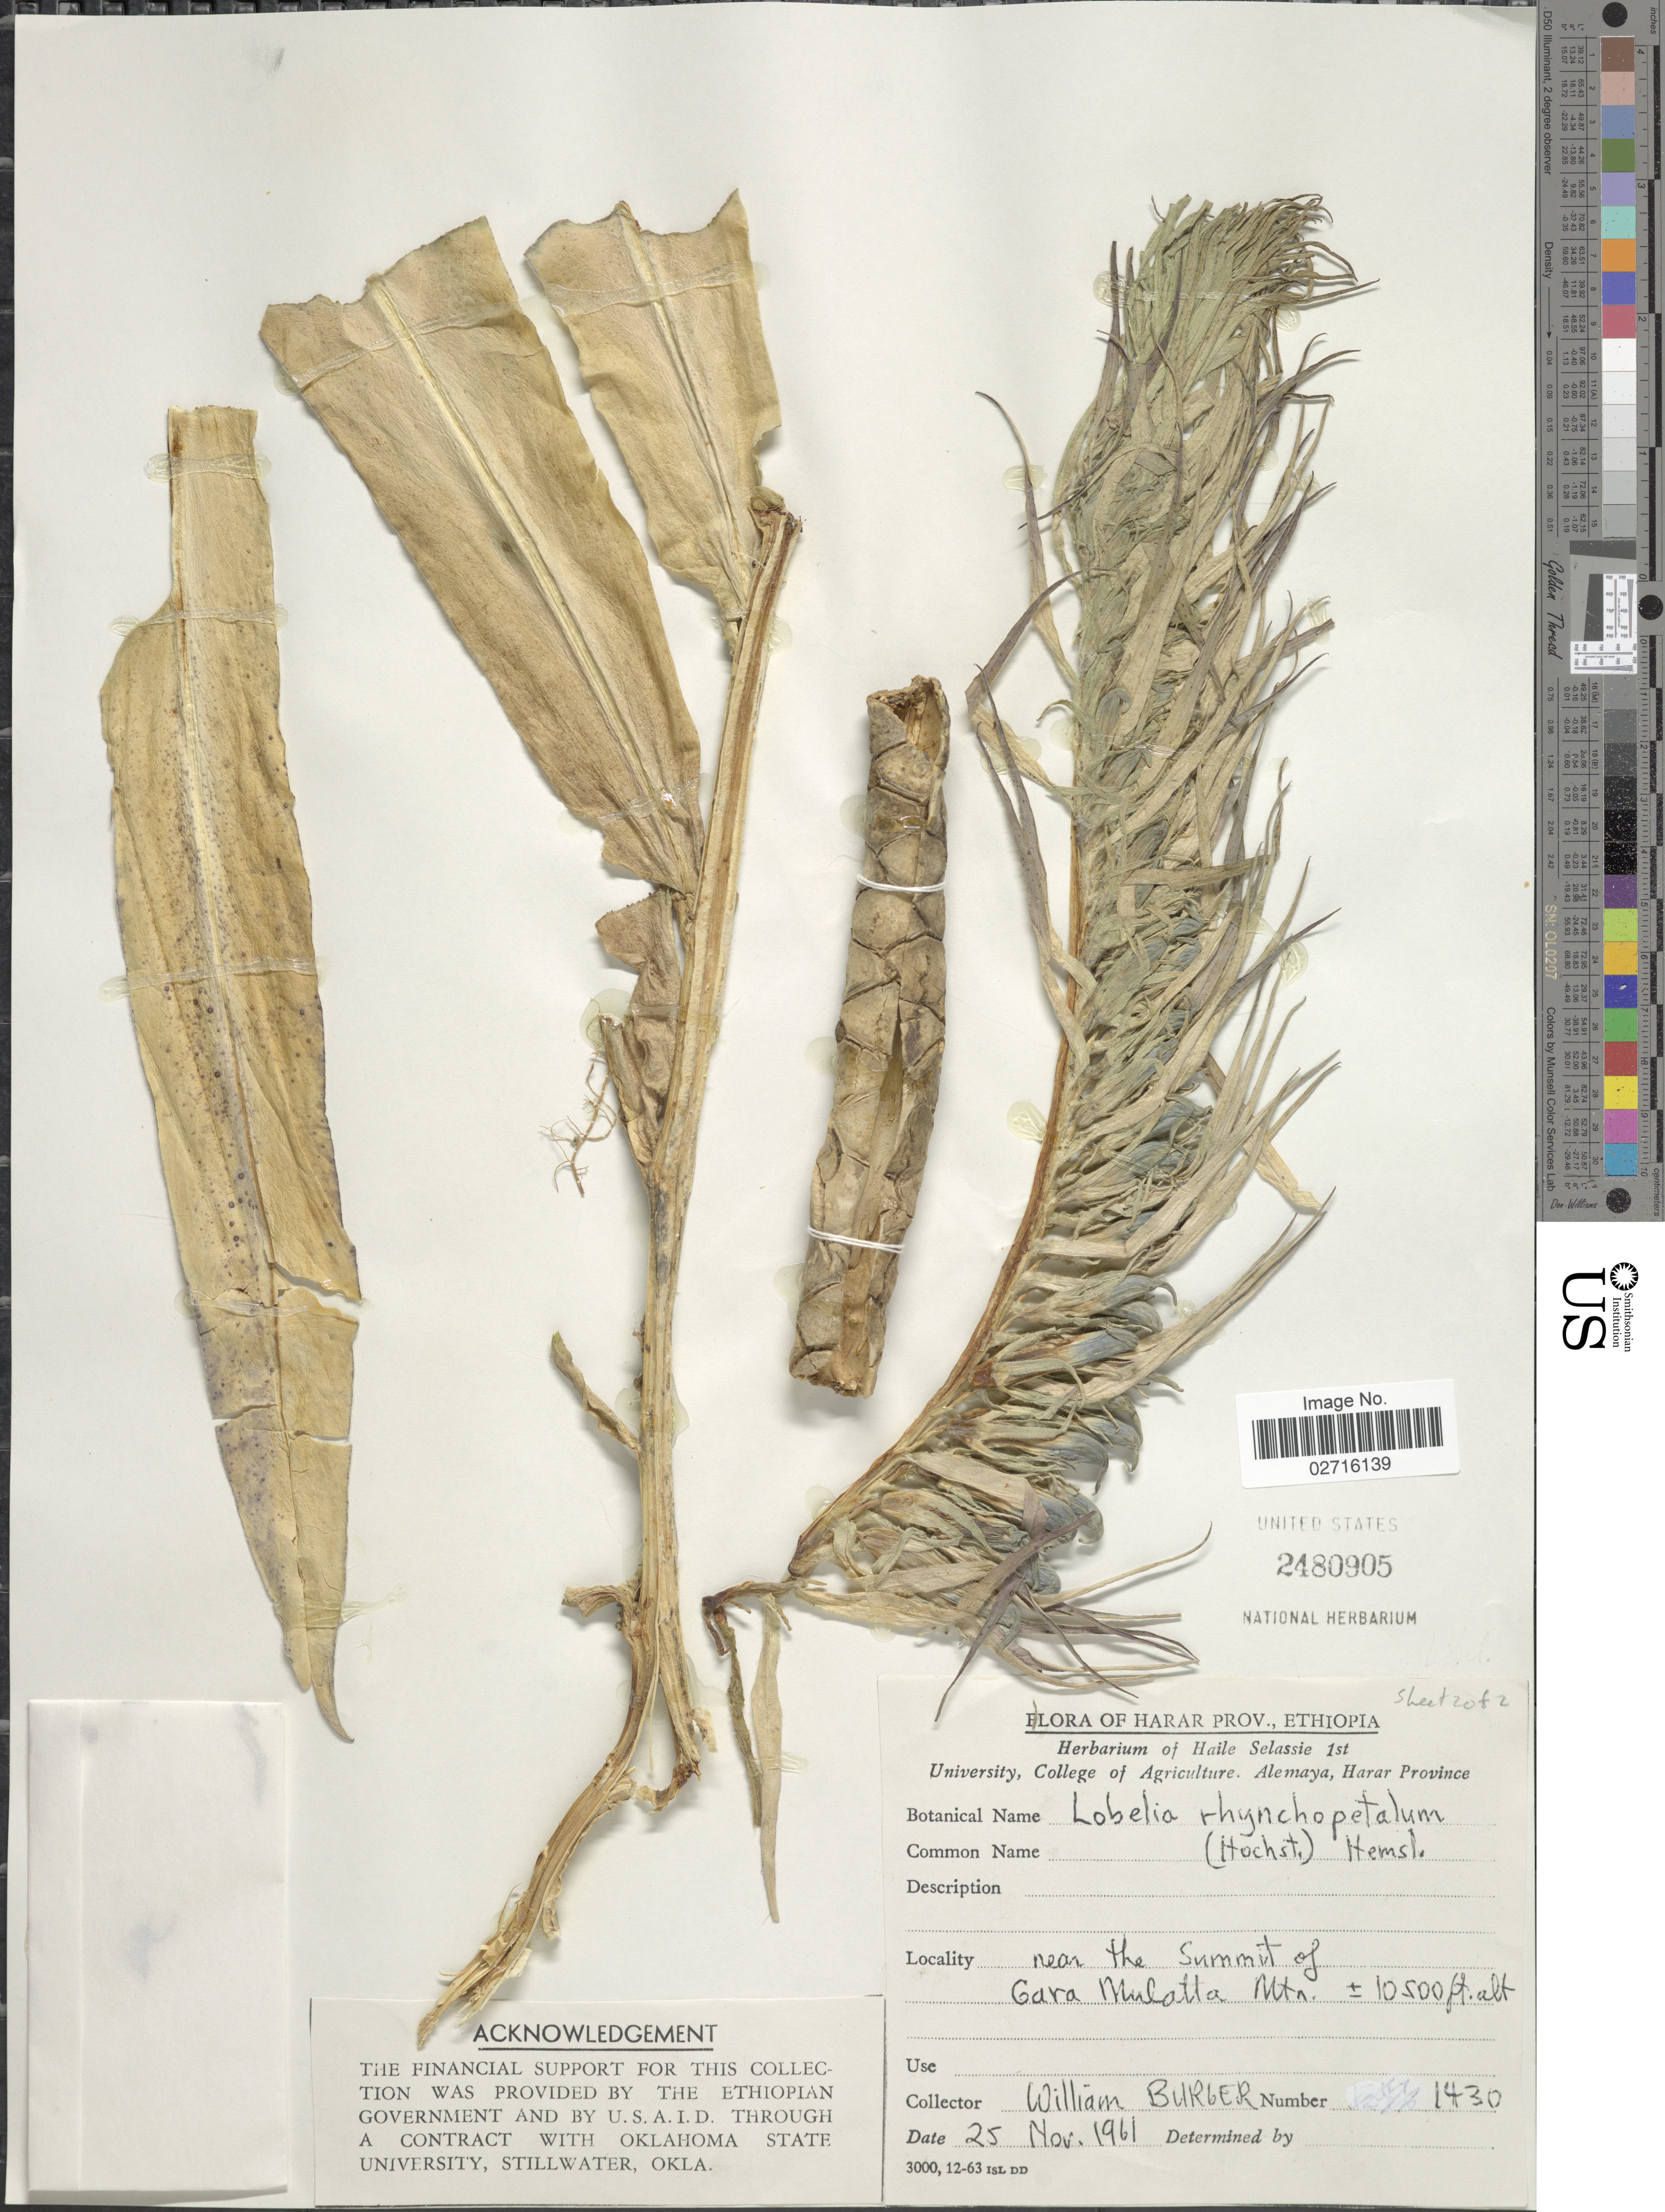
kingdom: Plantae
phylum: Tracheophyta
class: Magnoliopsida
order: Asterales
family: Campanulaceae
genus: Lobelia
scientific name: Lobelia rhynchopetalum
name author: Hemsl.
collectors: W. Burger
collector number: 1430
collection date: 1961-11-25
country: Ethiopia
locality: Harar Prov., near the summit of Gara Mulata Mtn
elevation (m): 3200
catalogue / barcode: US 2480905